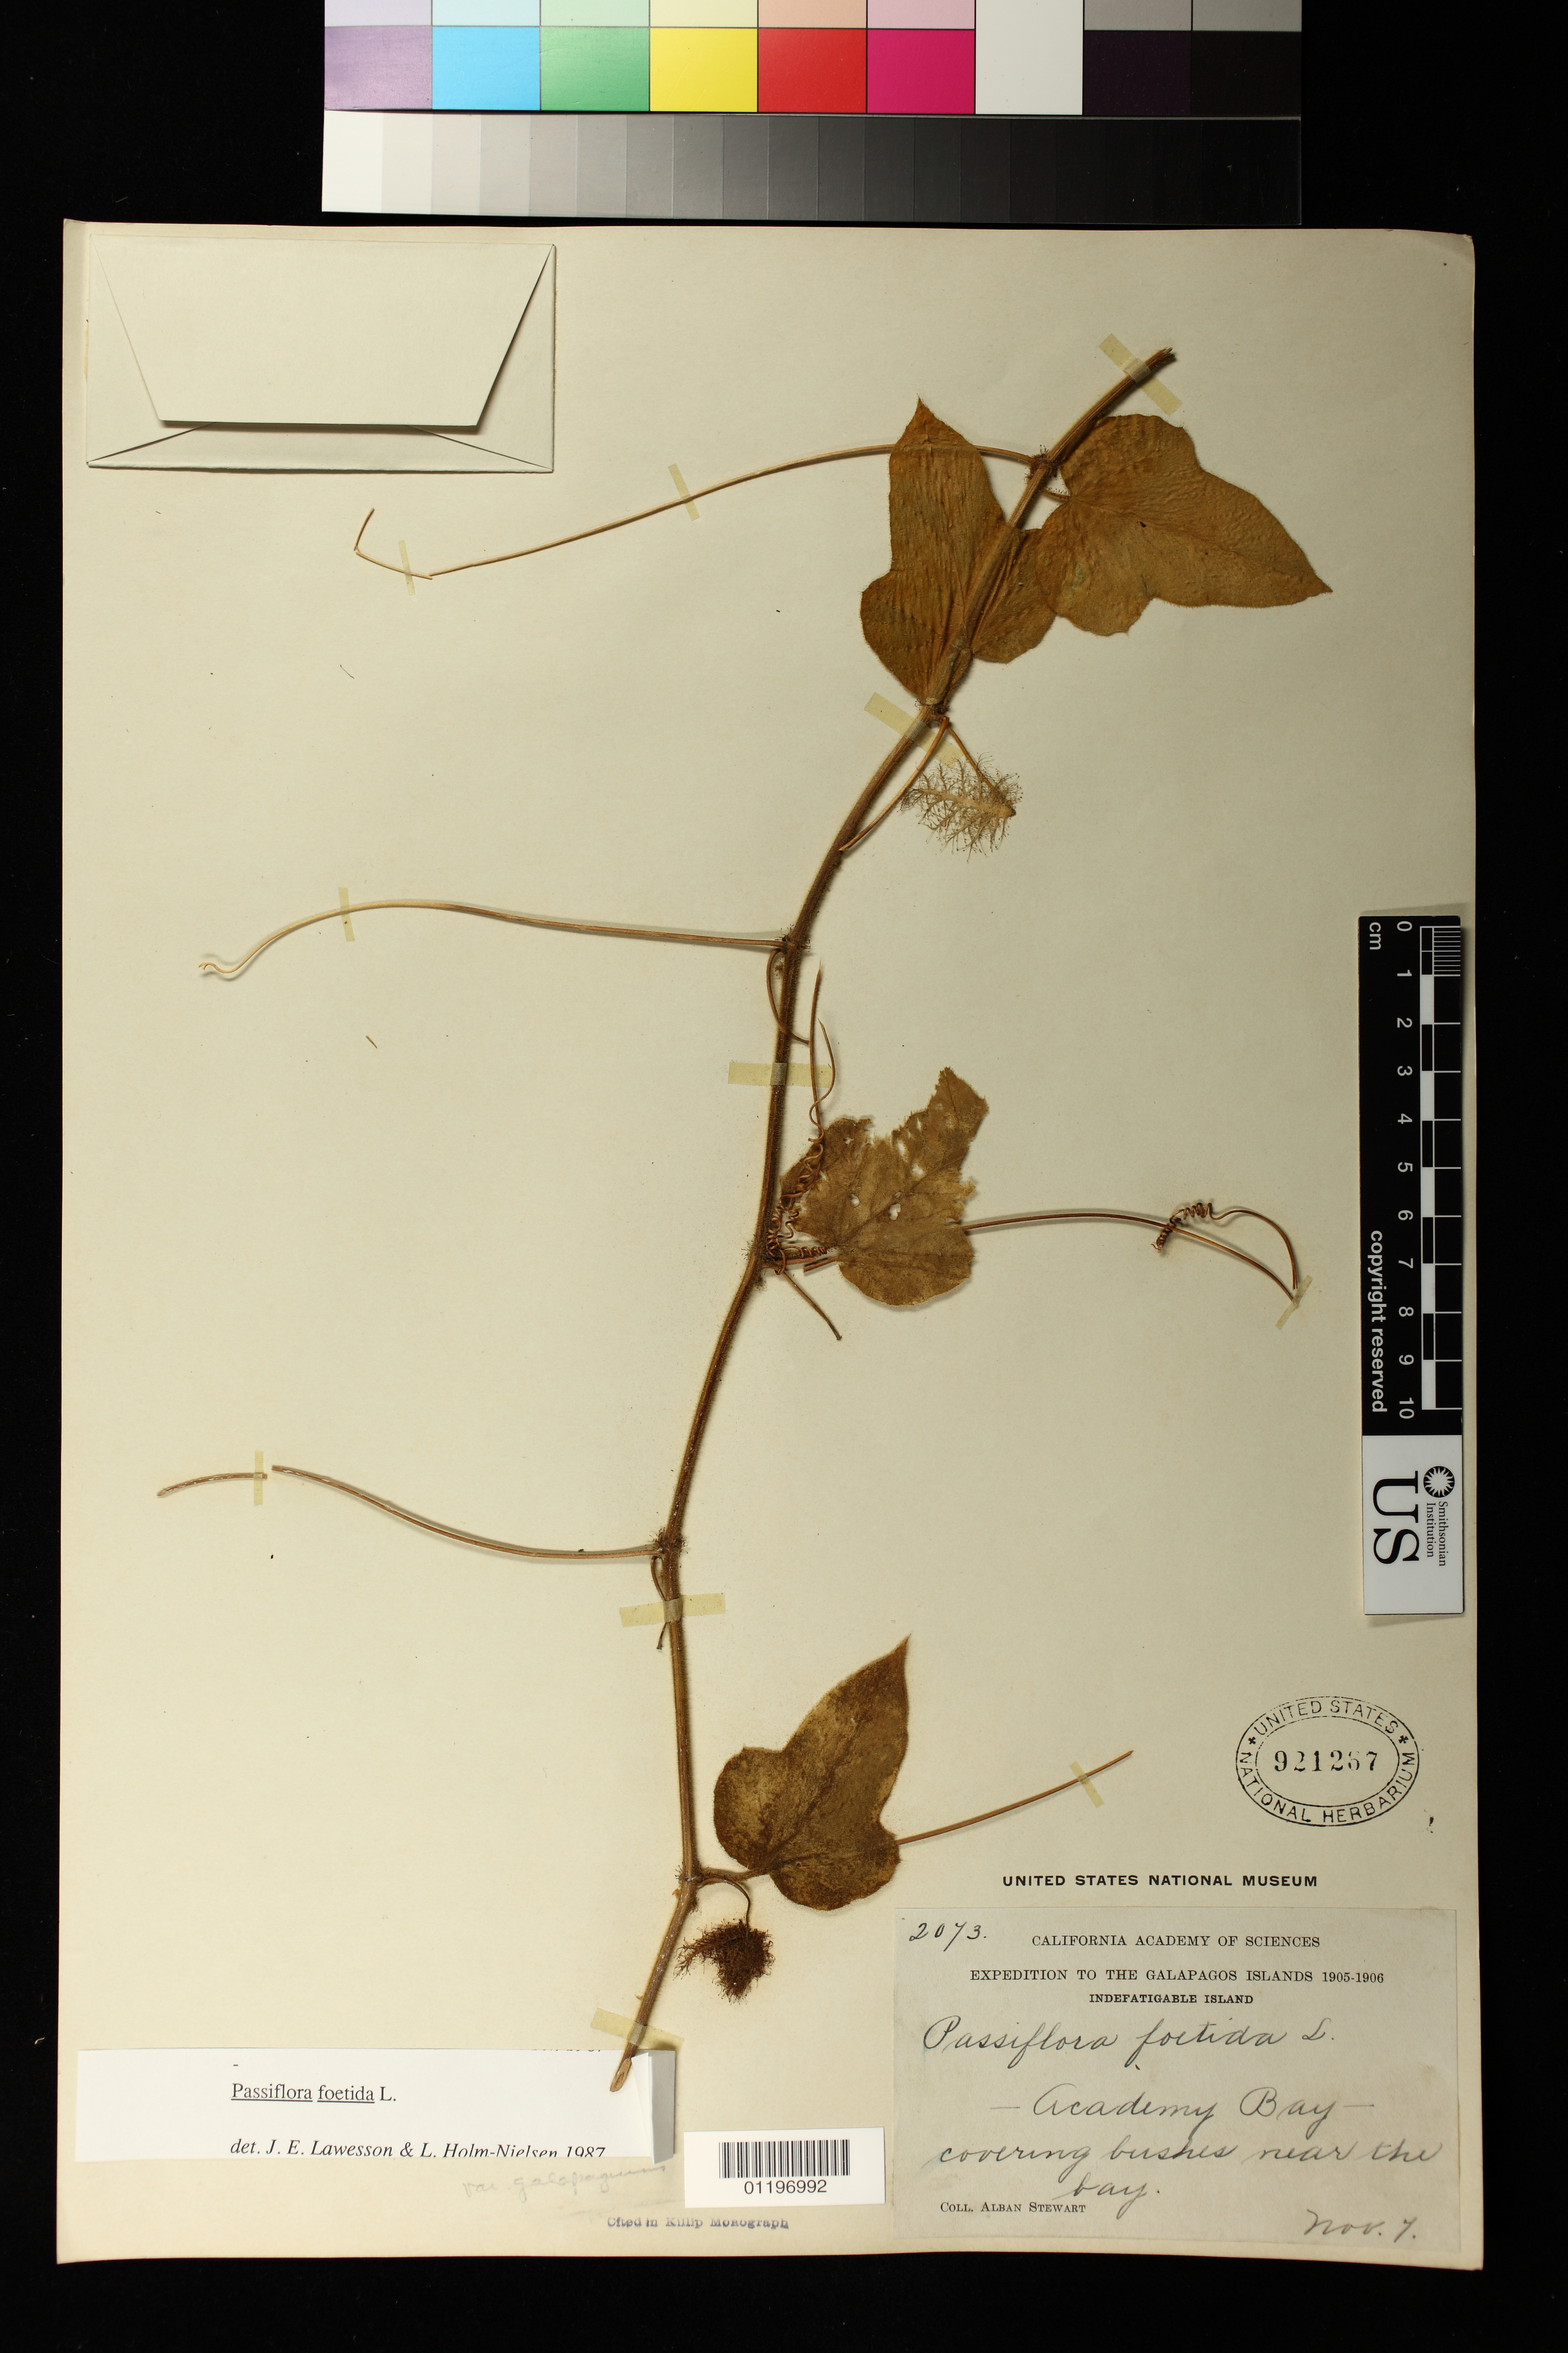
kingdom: Plantae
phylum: Tracheophyta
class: Magnoliopsida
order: Malpighiales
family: Passifloraceae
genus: Passiflora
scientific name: Passiflora foetida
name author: L.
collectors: A. Stewart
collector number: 2073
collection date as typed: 11 Jul 1905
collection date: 1905-07-11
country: Ecuador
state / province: Colón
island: Santa Cruz [Indefatigable, Chaves]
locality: Academy Bay, Indefatigable Island, Galapagos Islands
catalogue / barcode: US 921287